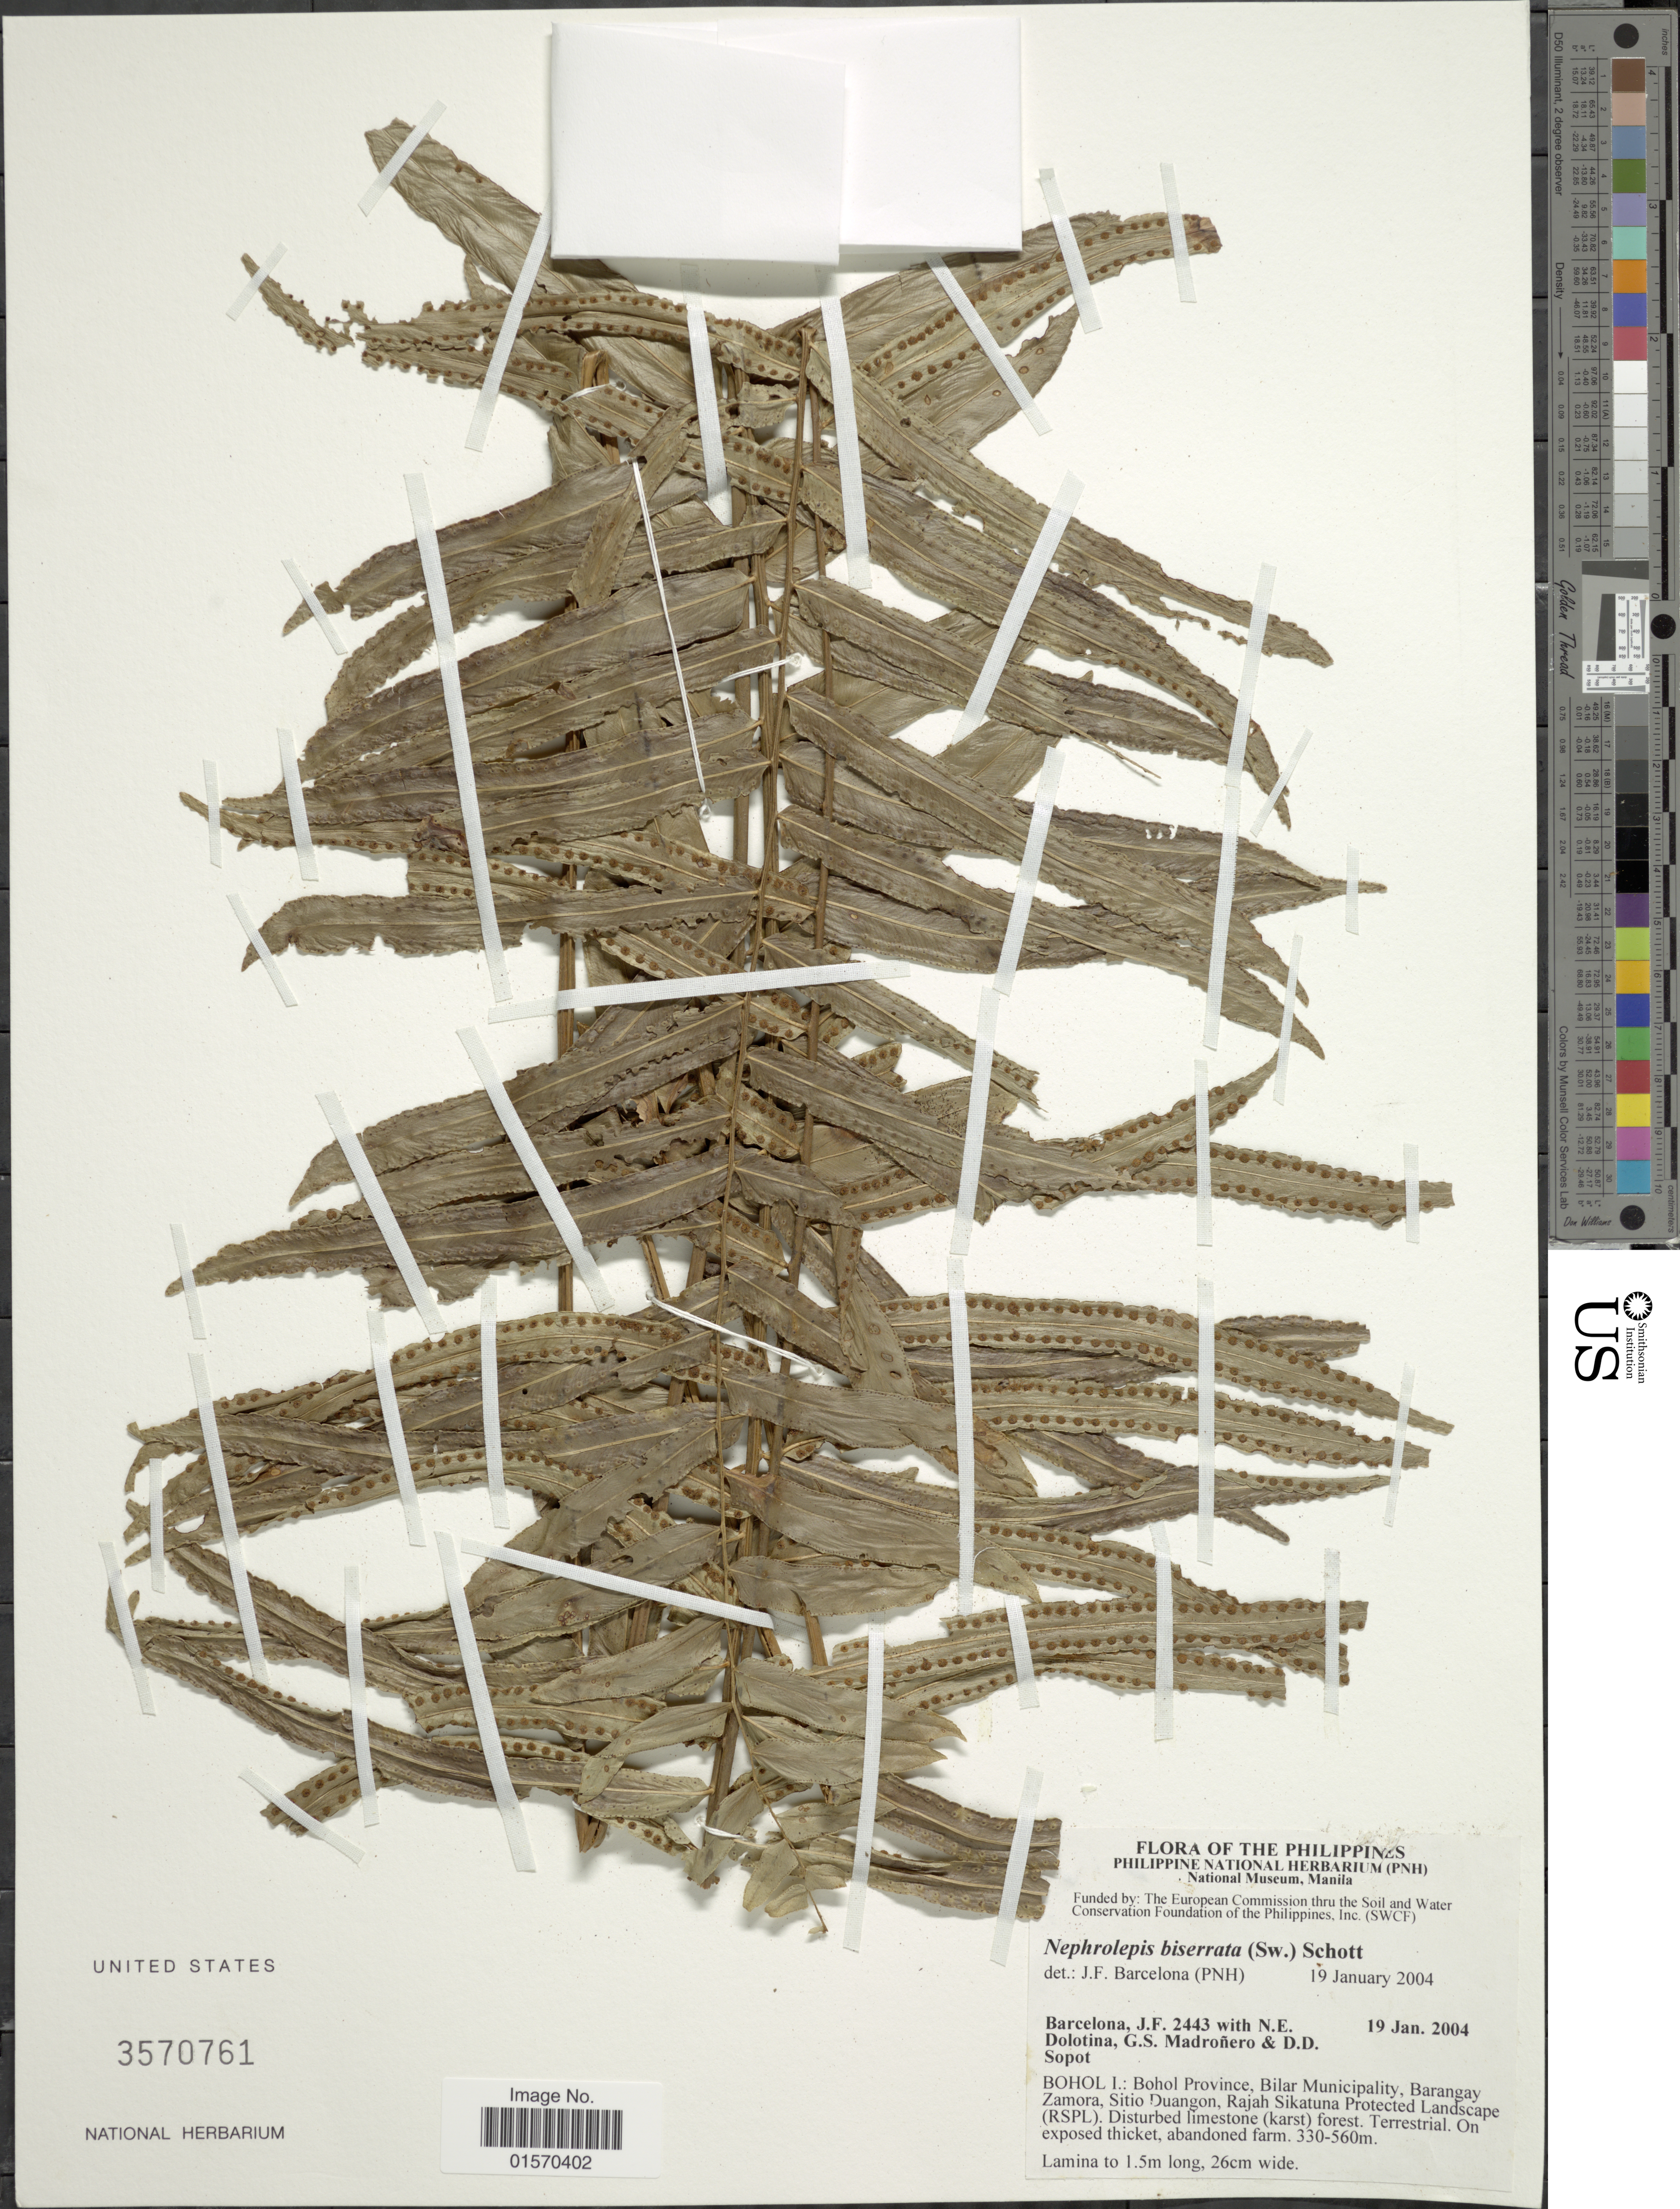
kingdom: Plantae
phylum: Tracheophyta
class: Polypodiopsida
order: Polypodiales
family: Nephrolepidaceae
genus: Nephrolepis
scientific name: Nephrolepis biserrata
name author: (Sw.) Schott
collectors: J. F. Barcelona, N. Dolotina, G. Madroñero & D. Sopot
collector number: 2443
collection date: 2004-01-19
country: Philippines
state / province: Central Visayas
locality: Bohol I.: Bohol Province, Bilar Municipality, Barangay Zamora, Sitio Duangon, Rajah Sikatuna Protected Landscape (RSPL). Disturbed limestone (karst) forest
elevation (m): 330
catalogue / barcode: US 3570761